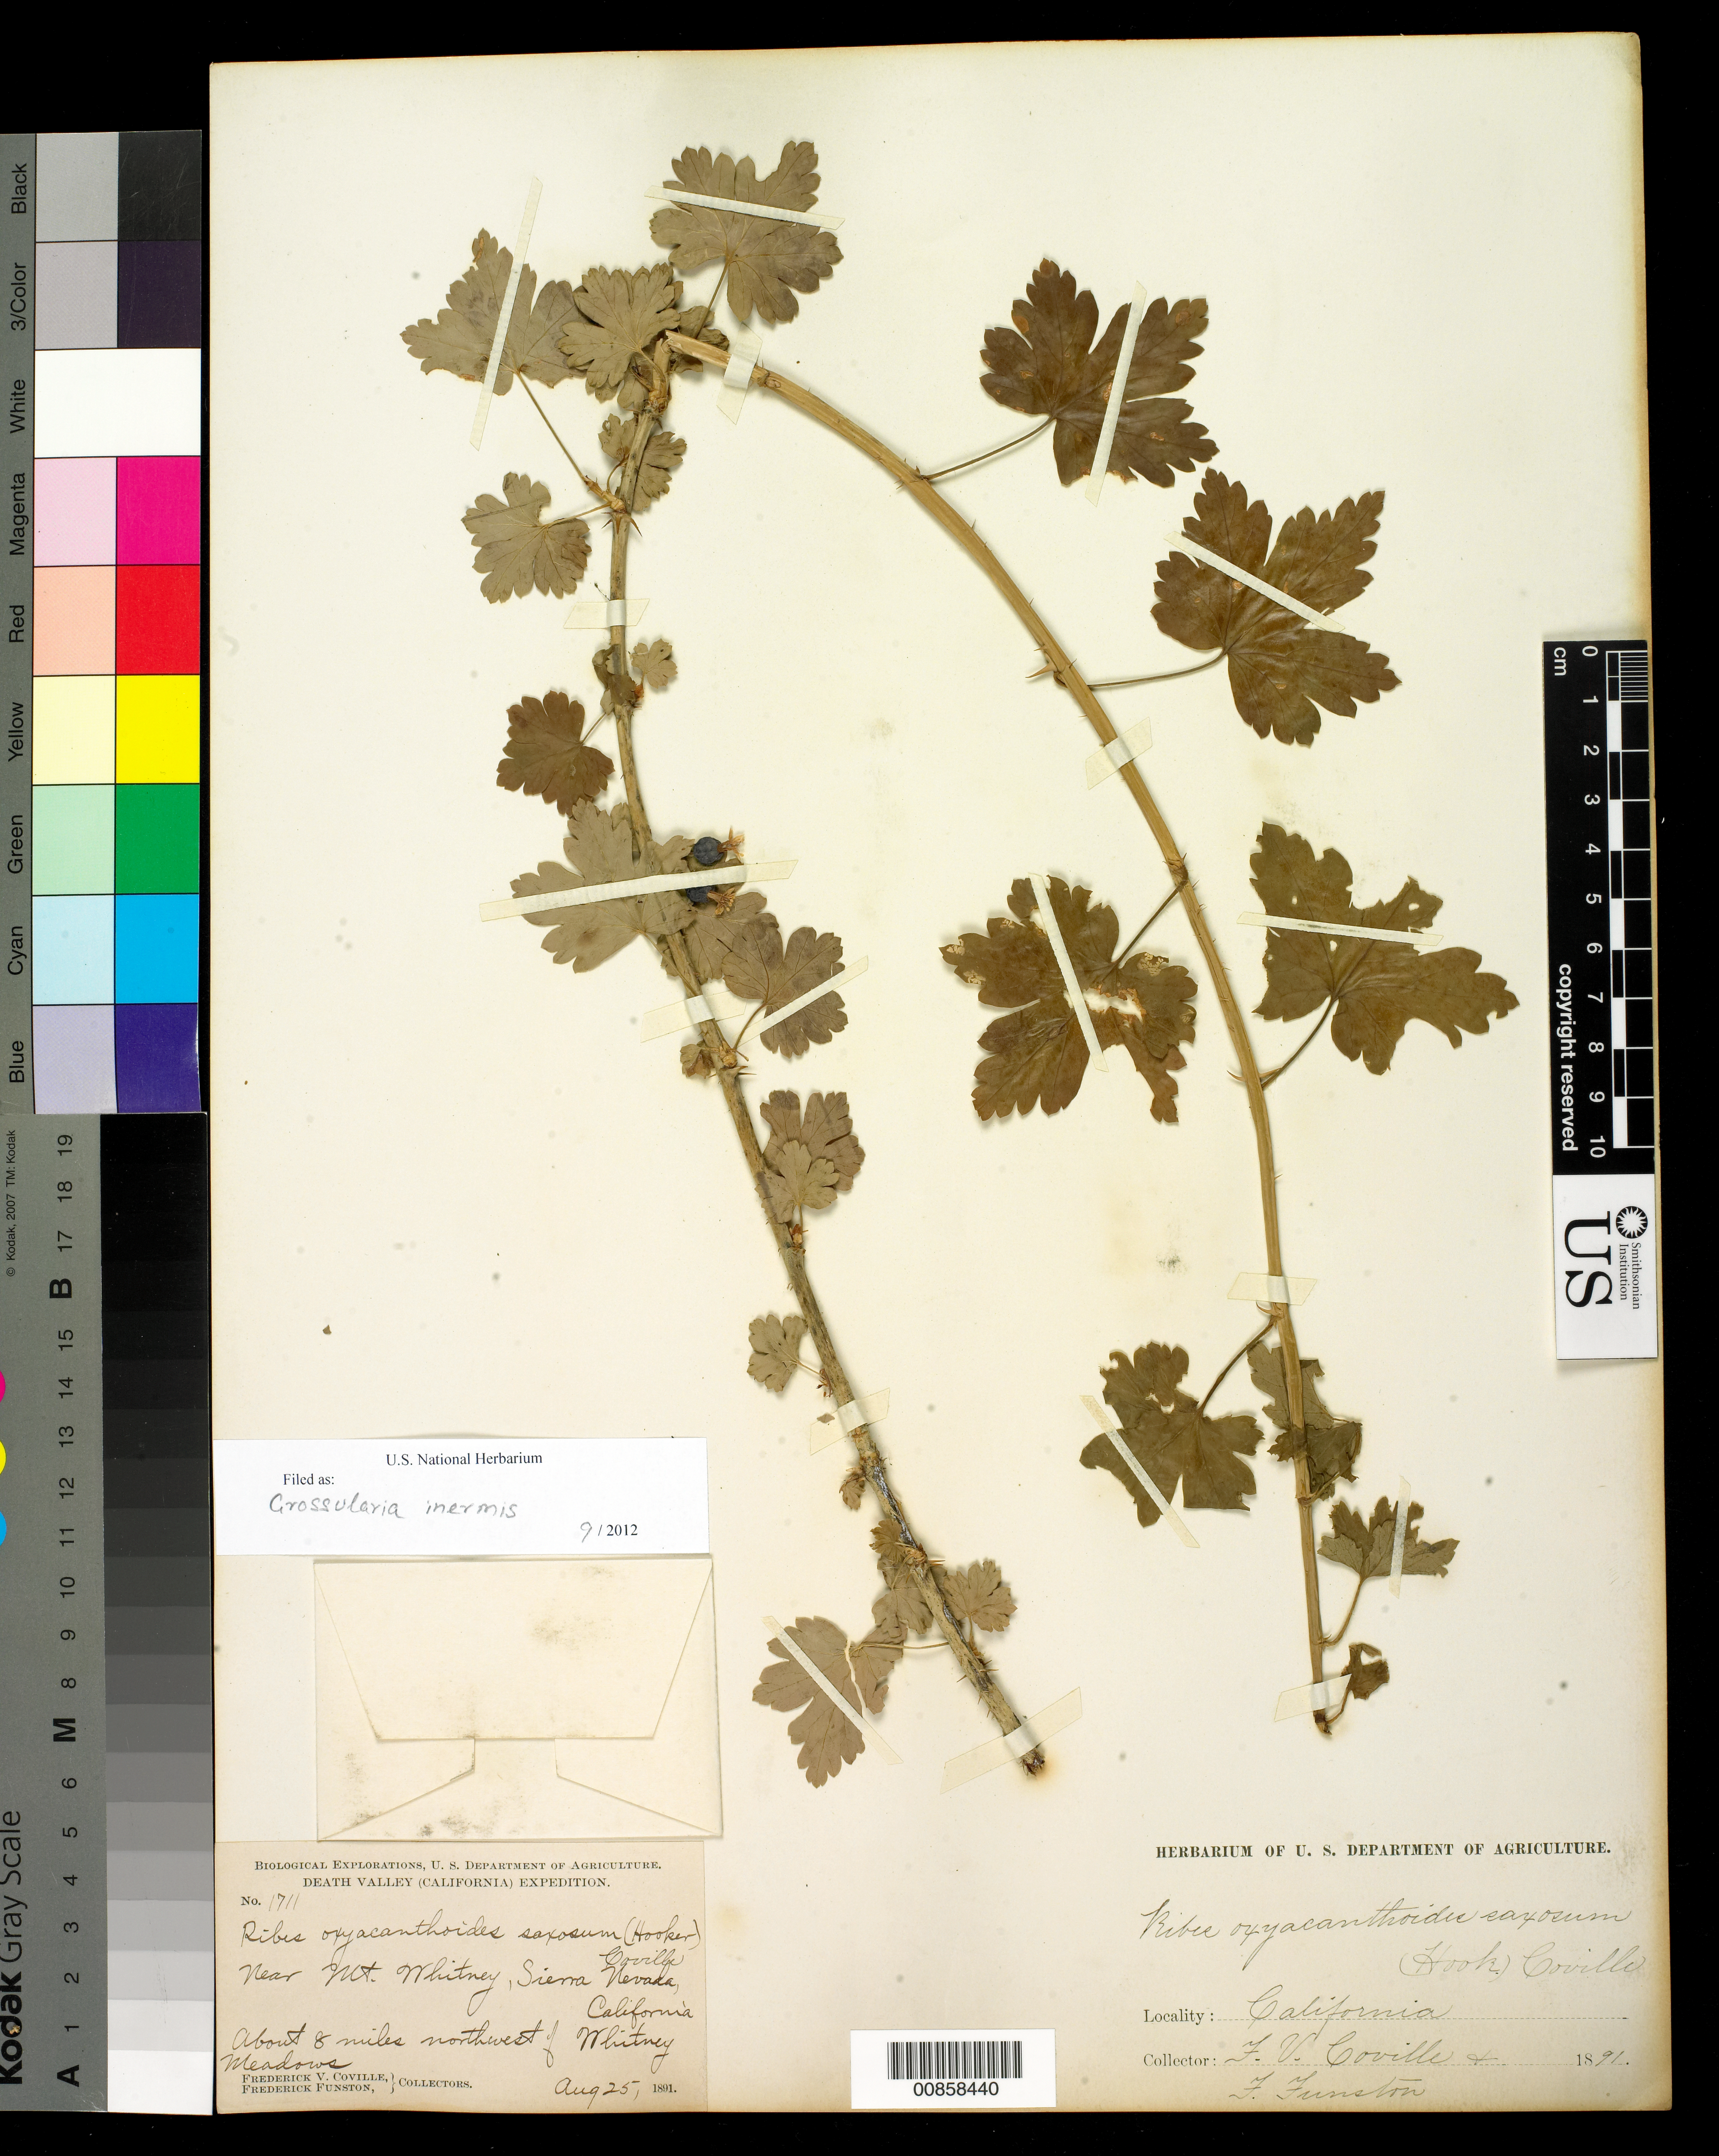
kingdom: Plantae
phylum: Tracheophyta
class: Magnoliopsida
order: Saxifragales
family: Grossulariaceae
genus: Ribes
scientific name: Ribes inerme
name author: Rydb.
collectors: F. V. Coville & F. Funston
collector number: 1711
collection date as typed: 25 Aug 1891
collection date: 1891-08-25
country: United States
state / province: California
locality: Near Mt Whitney, Sierra Nevada. About 8 miles nortwest of Whitney Meadows